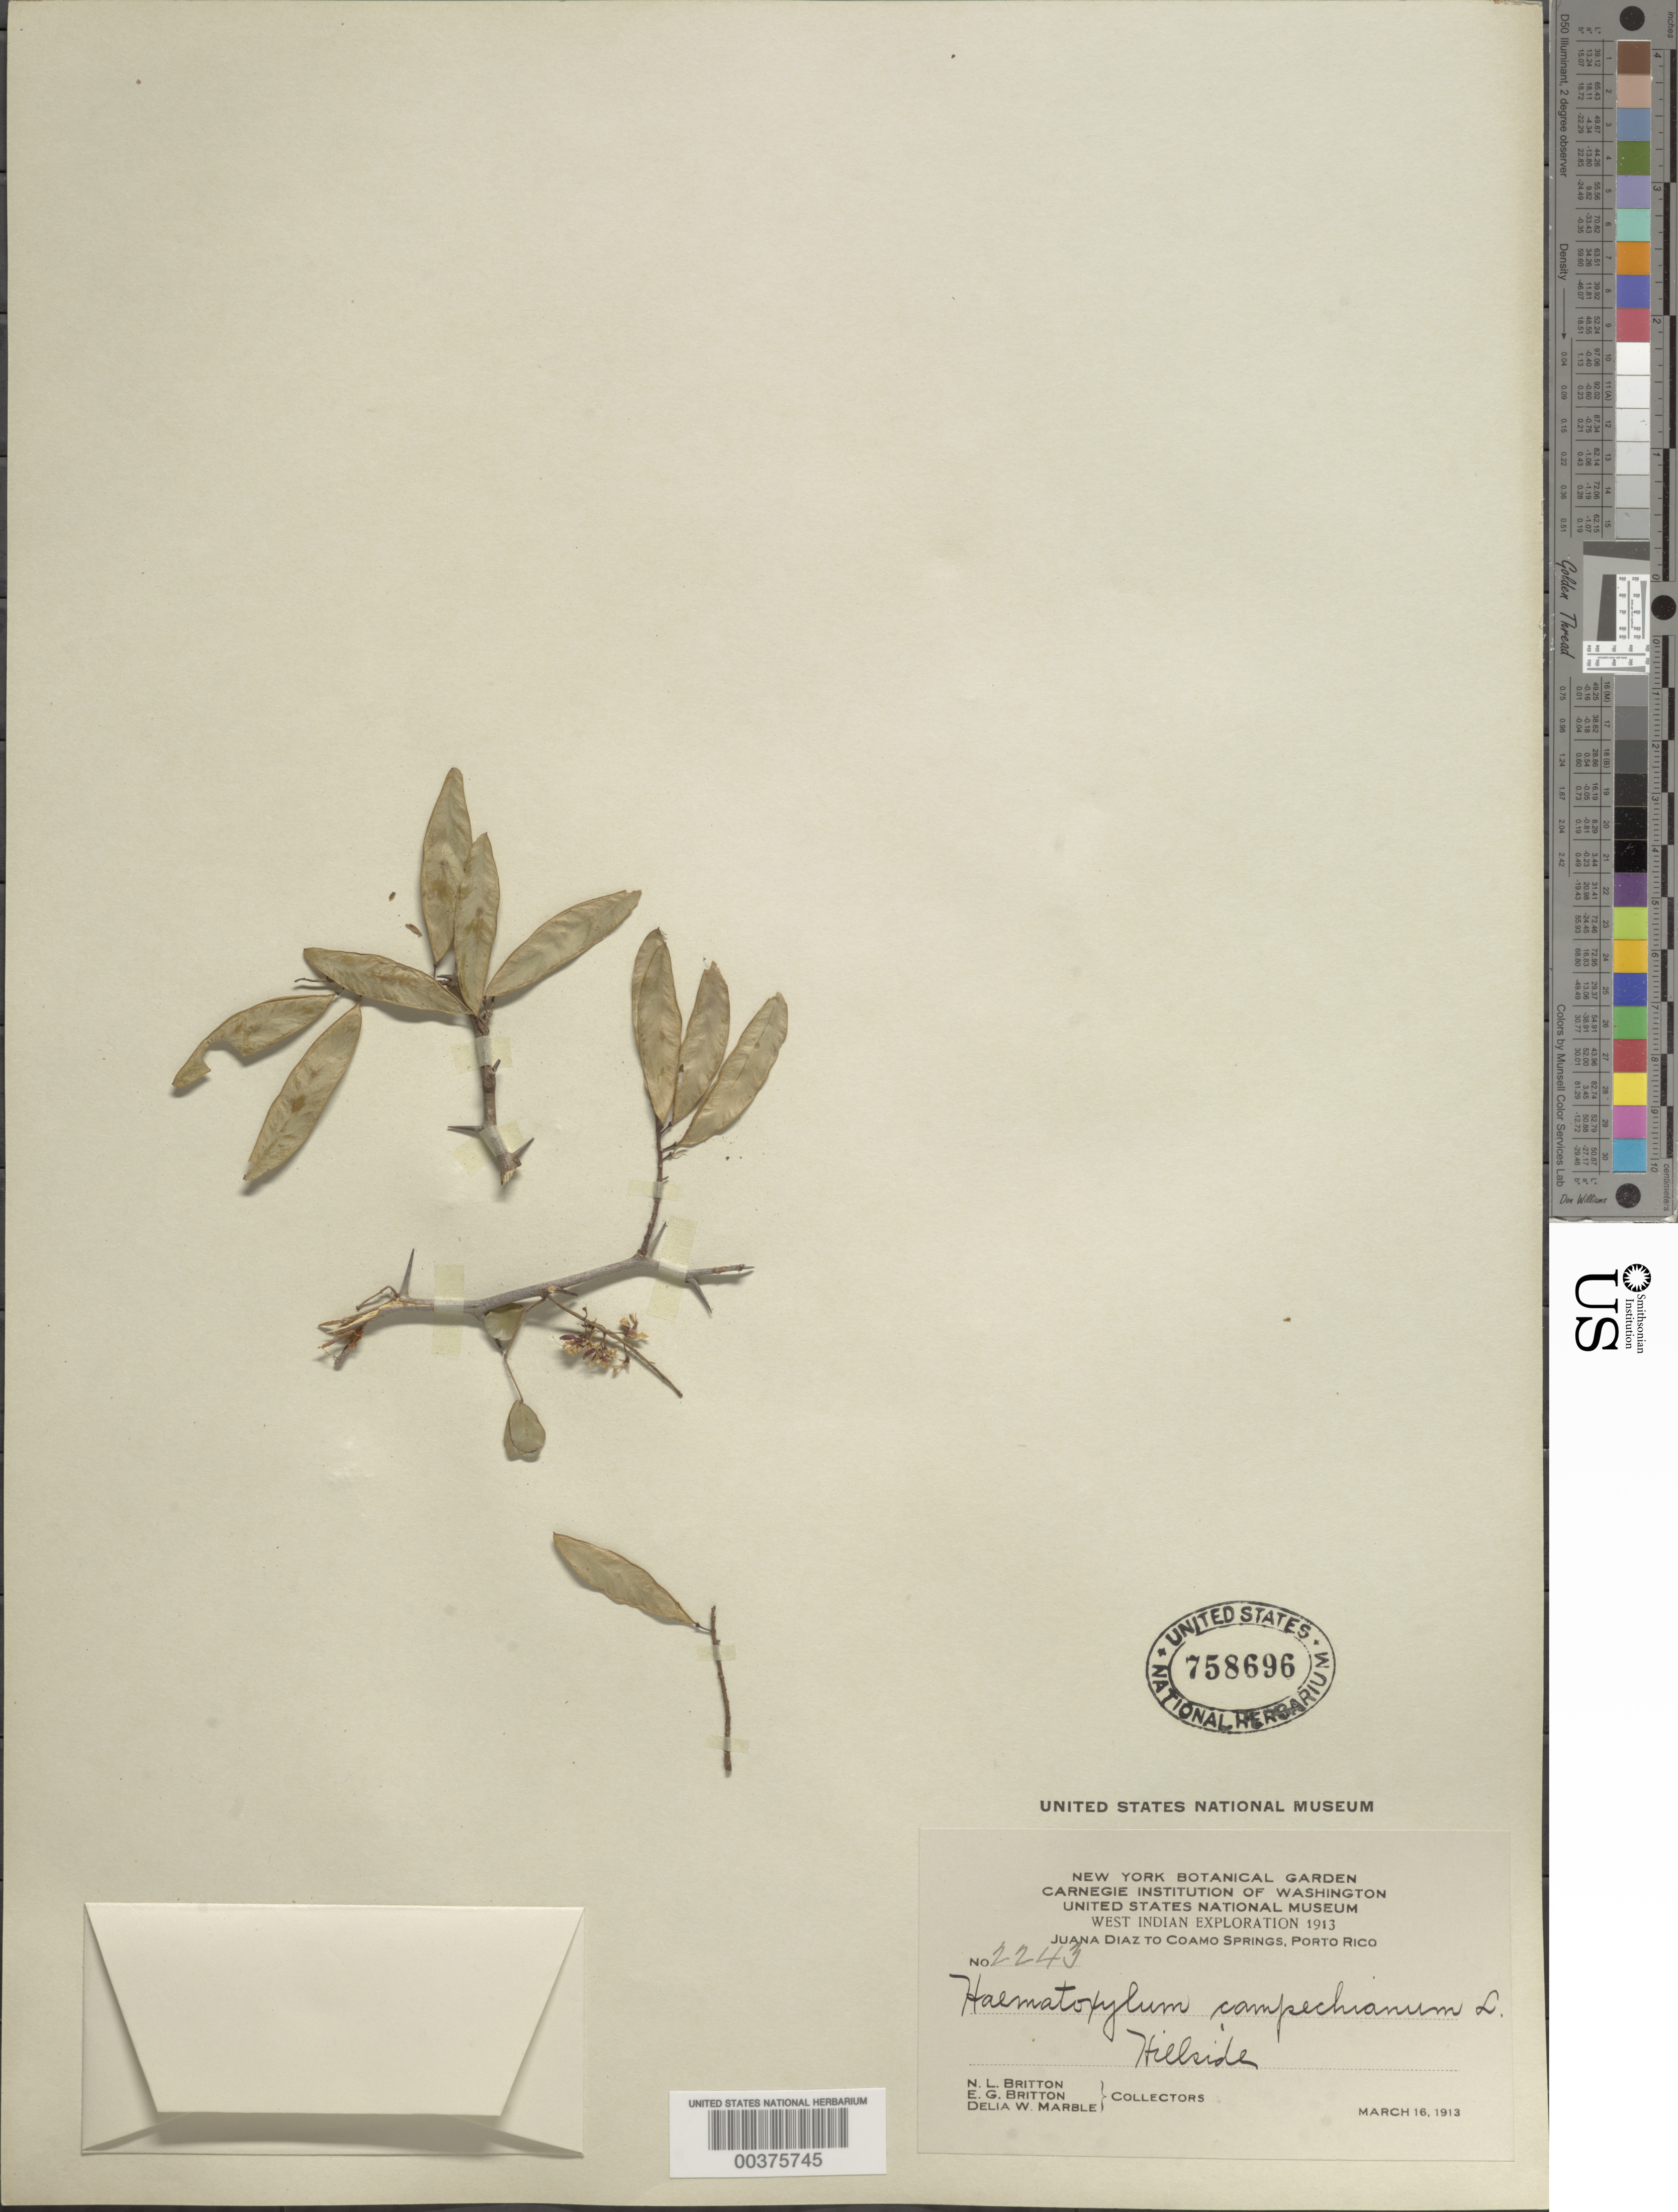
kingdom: Plantae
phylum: Tracheophyta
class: Magnoliopsida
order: Fabales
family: Fabaceae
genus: Haematoxylum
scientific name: Haematoxylum campechianum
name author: L.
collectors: N. Britton, E. G. Britton & D. W. Marble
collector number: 2243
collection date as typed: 16 Mar 1913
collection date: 1913-03-16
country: Puerto Rico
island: Greater Antilles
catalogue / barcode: US 758696